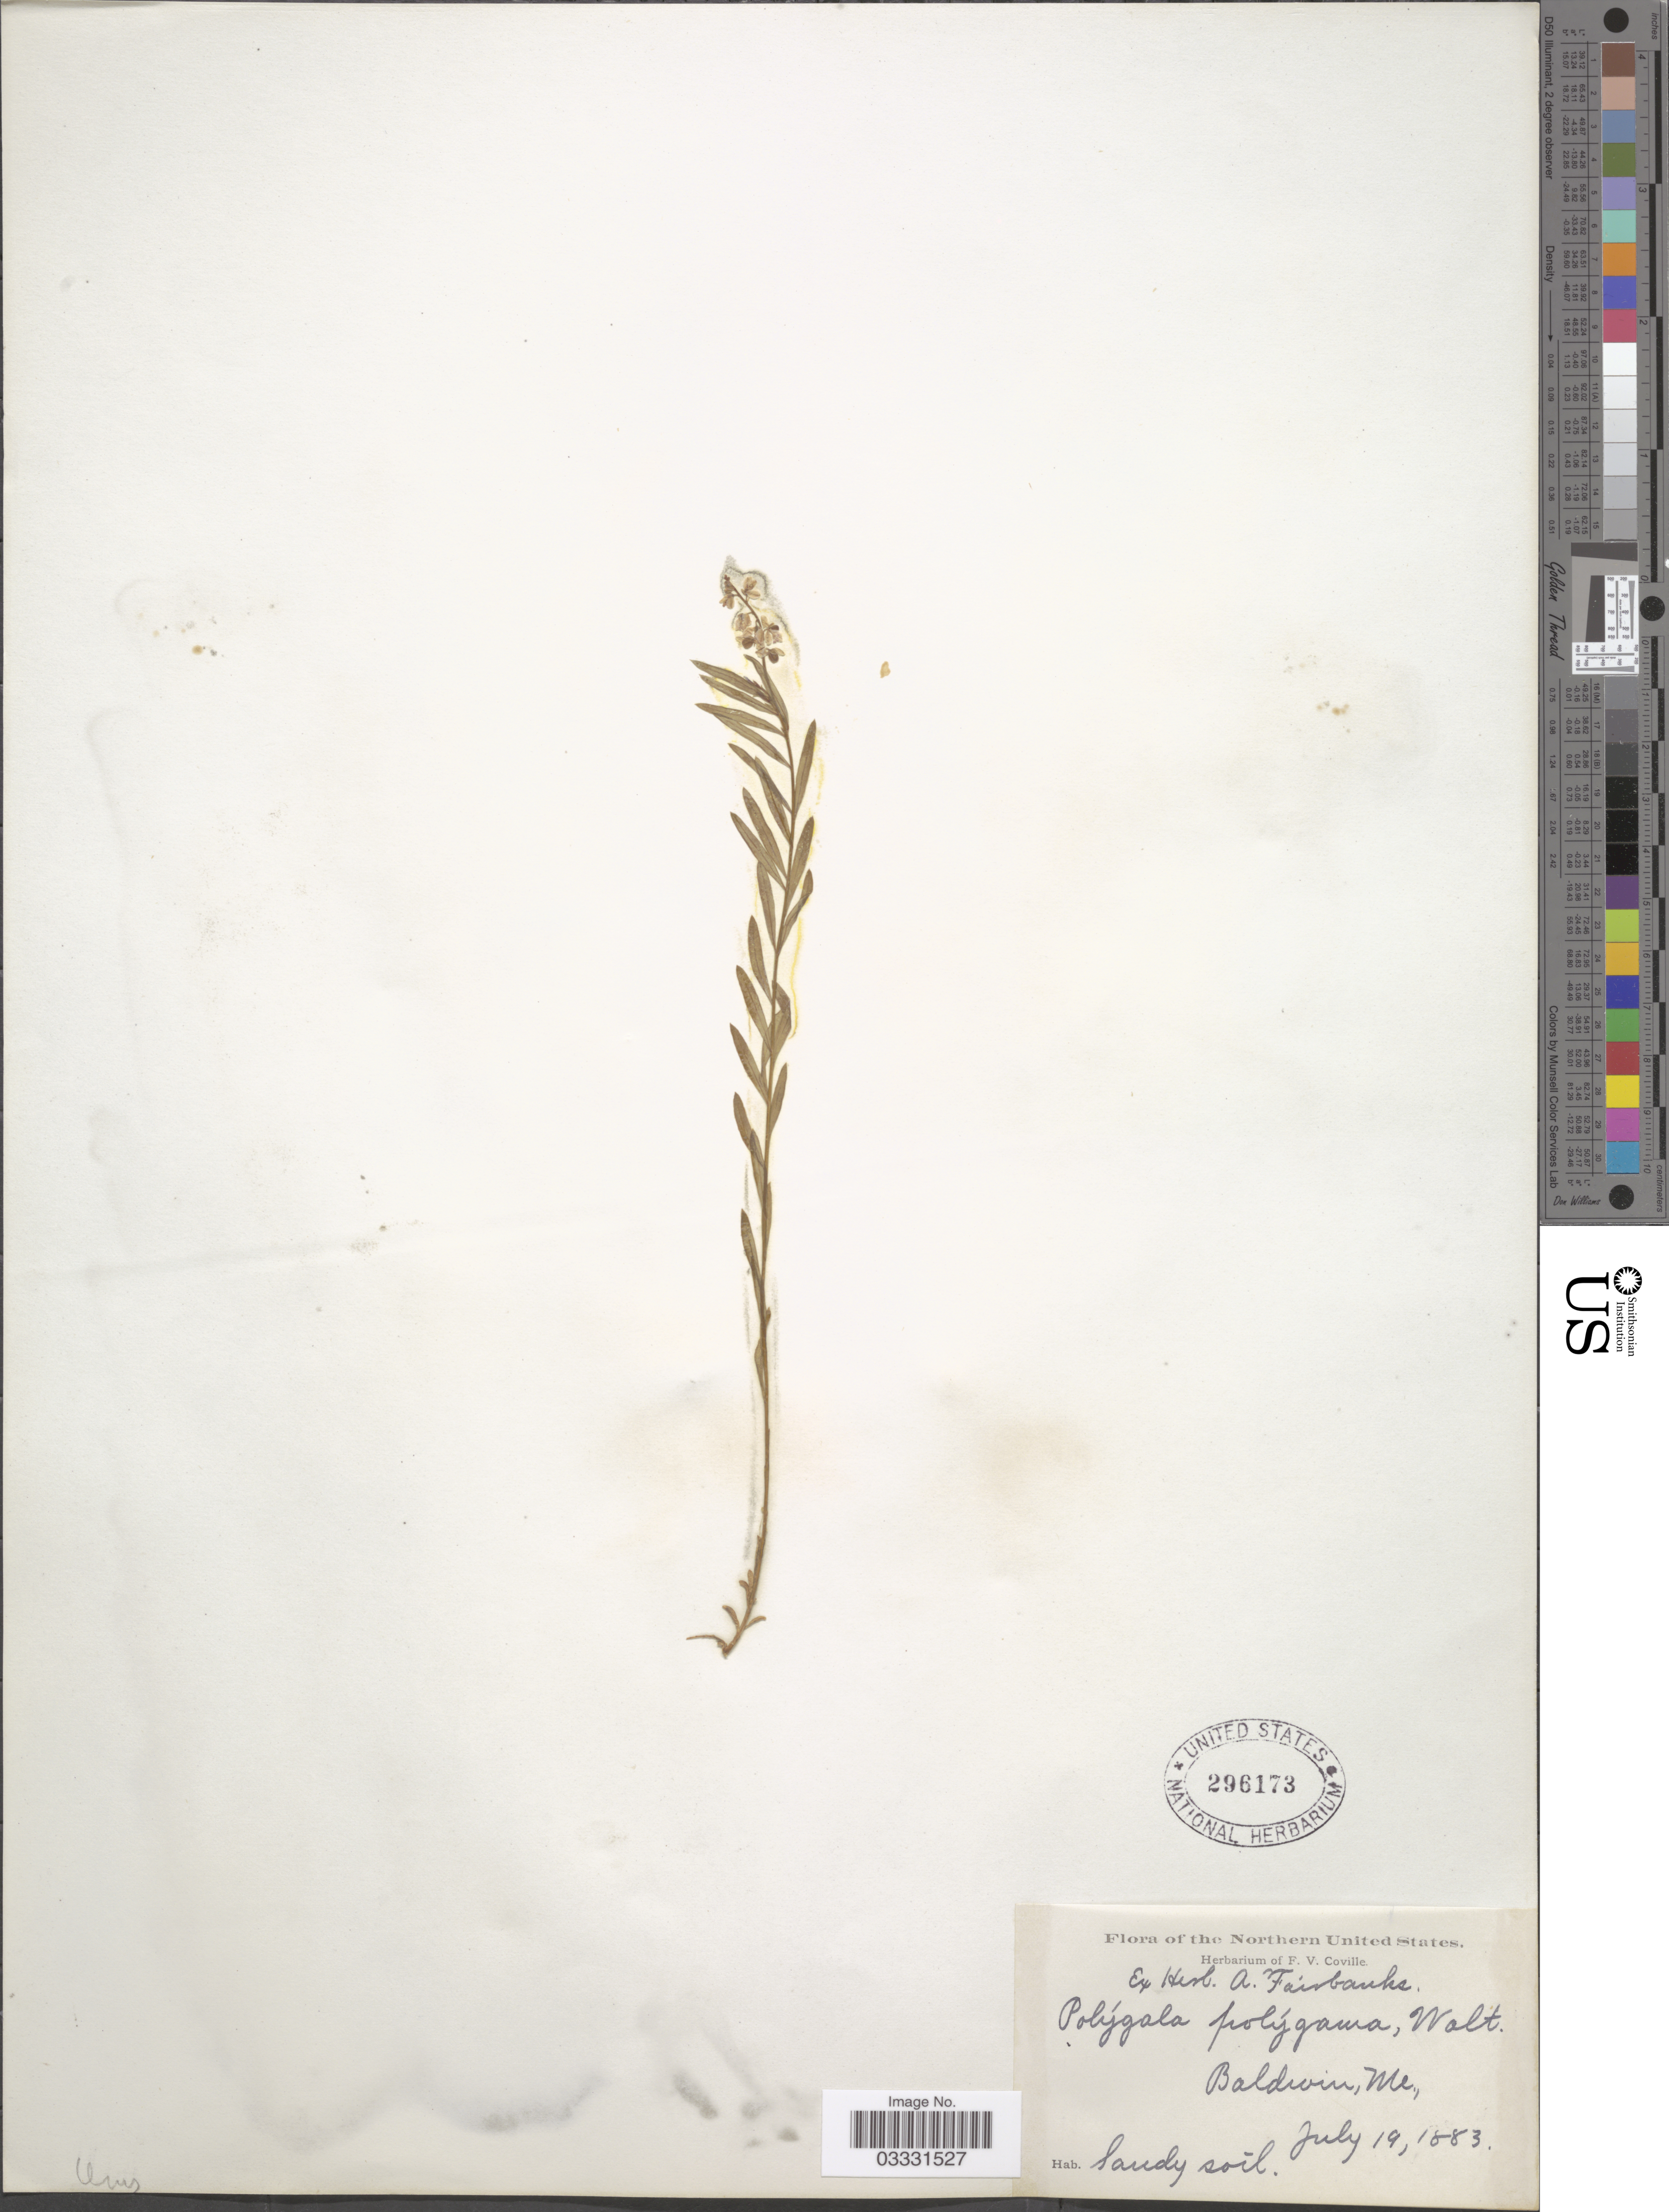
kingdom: Plantae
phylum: Tracheophyta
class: Magnoliopsida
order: Fabales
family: Polygalaceae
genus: Polygala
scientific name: Polygala polygama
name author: Walter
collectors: Ex herb. A. Fairbanks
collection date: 1883-07-19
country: United States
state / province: Maine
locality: Northern United States. Baldwin.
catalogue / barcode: US 296173